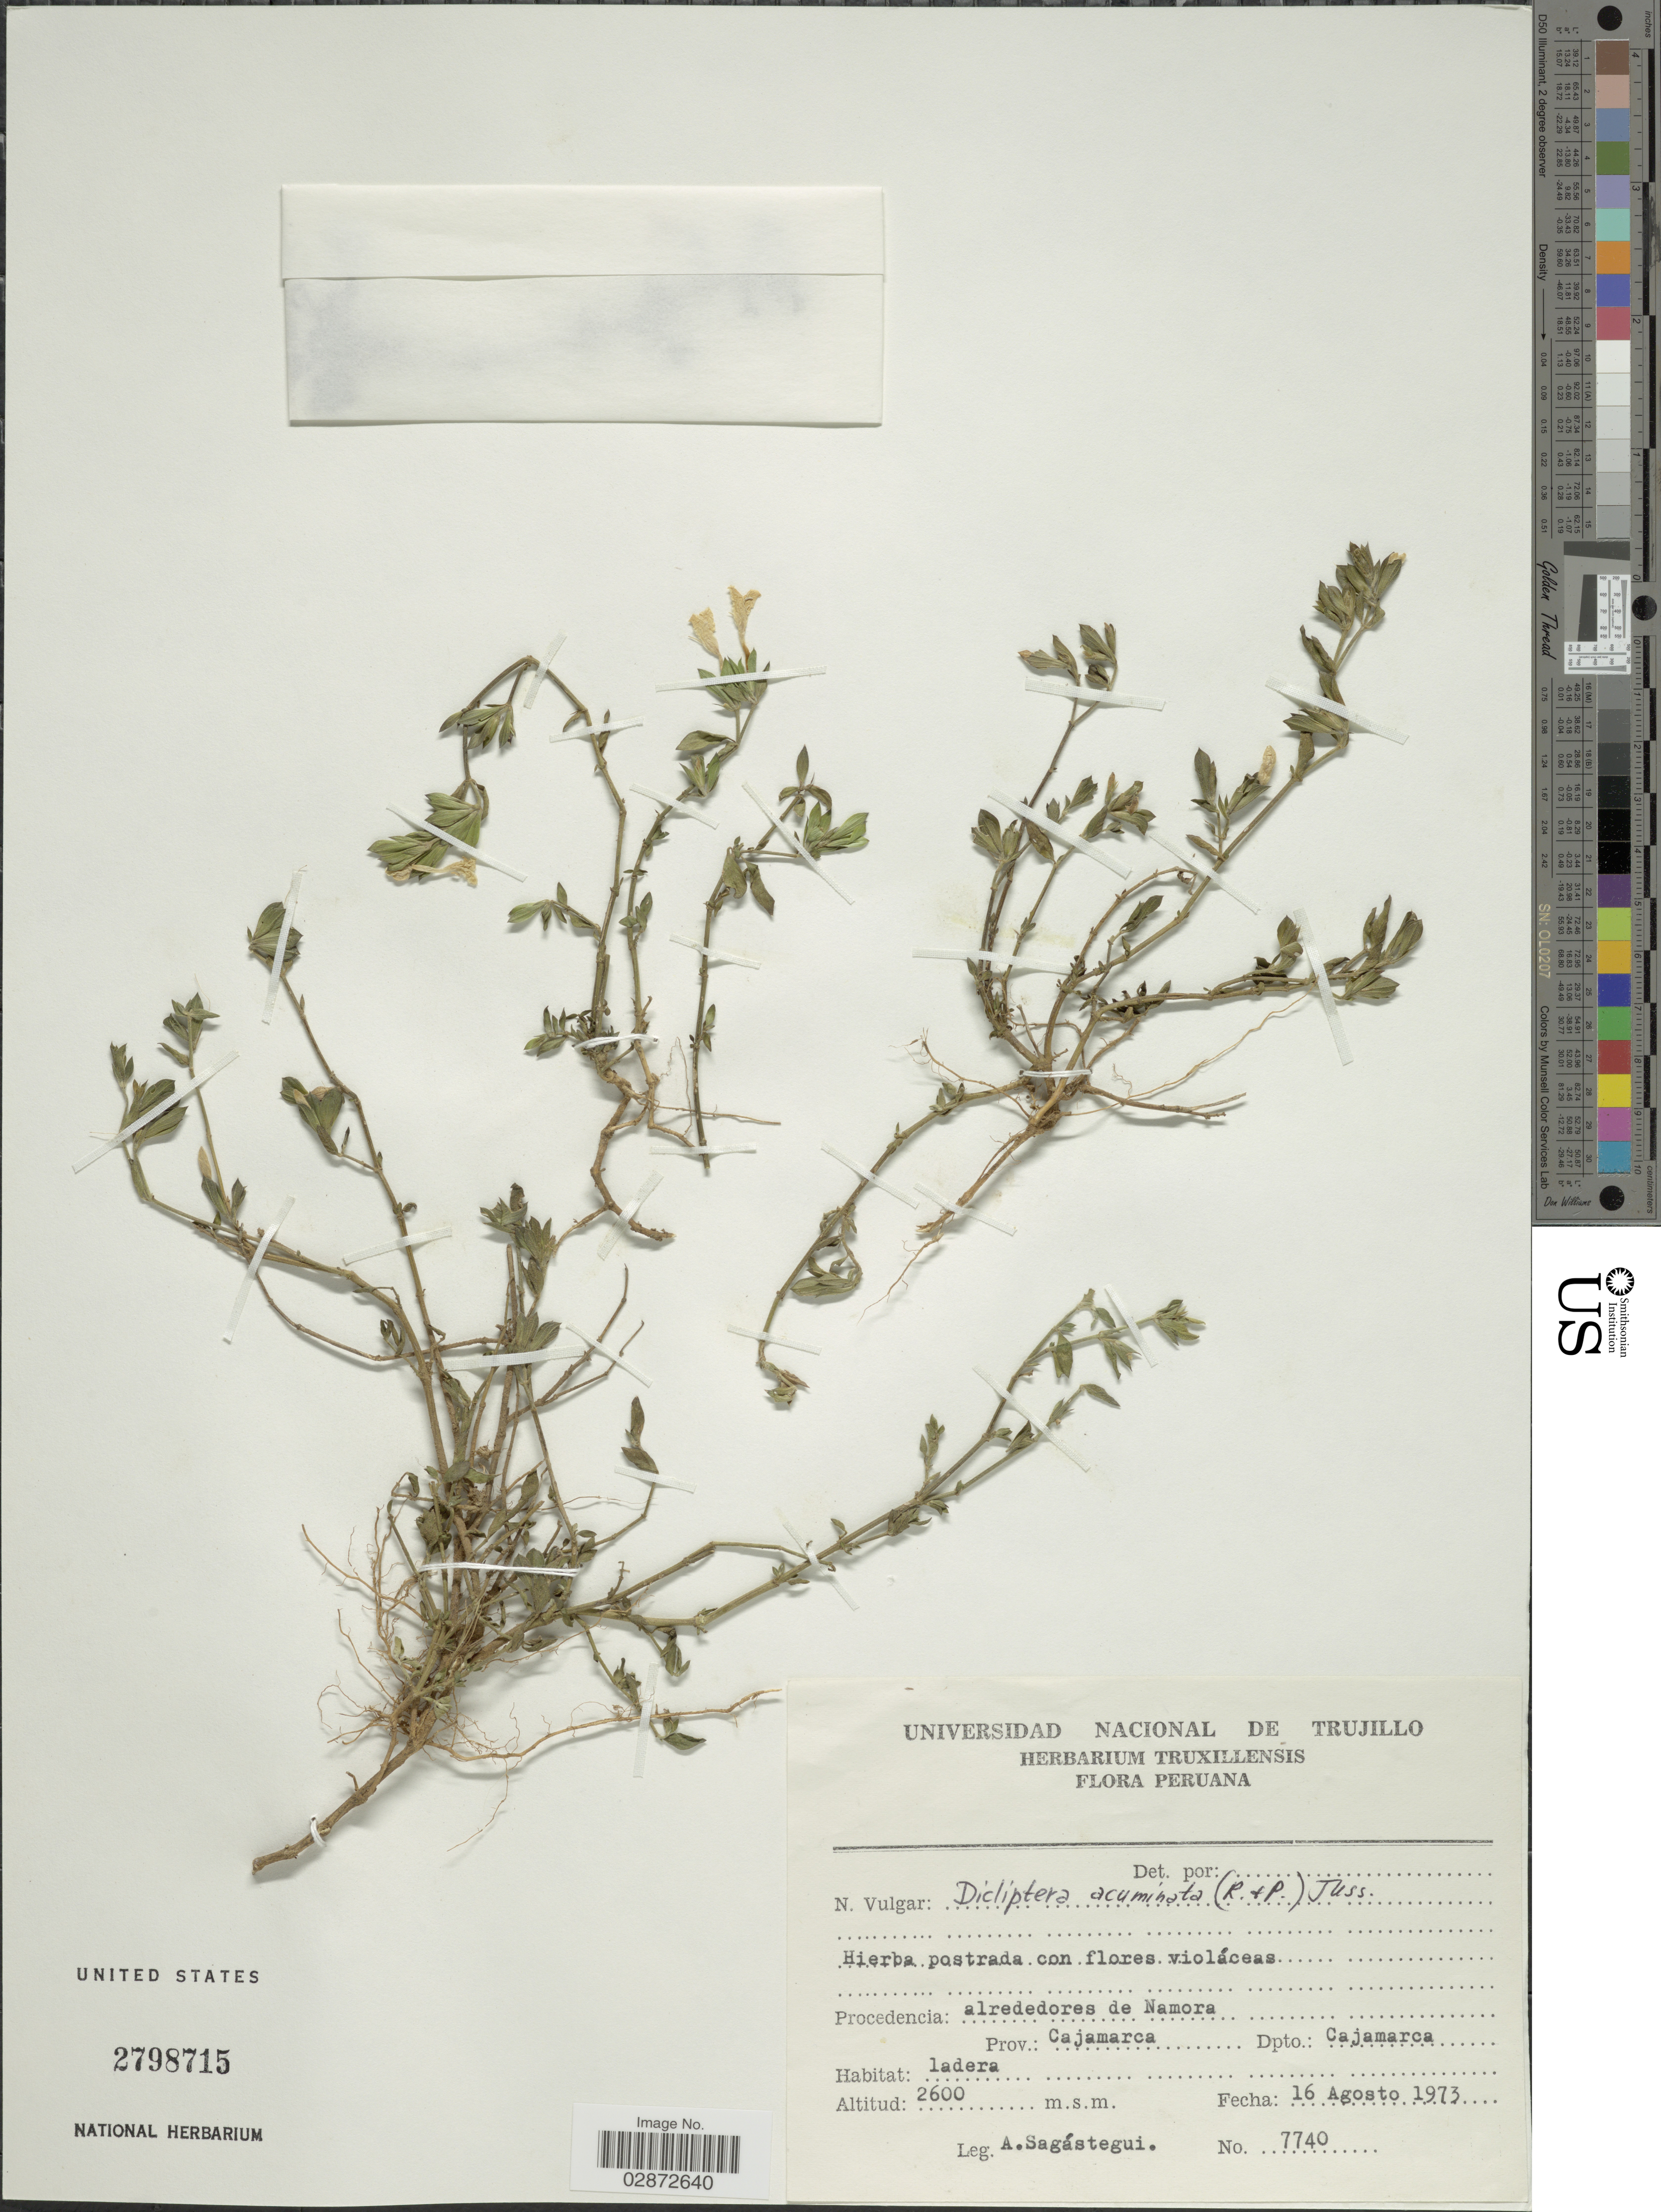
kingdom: Plantae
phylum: Tracheophyta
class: Magnoliopsida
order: Lamiales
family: Acanthaceae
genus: Dicliptera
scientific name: Dicliptera sp.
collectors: A. Sagástegui A.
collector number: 7740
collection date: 1973-08-16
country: Peru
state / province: Cajamarca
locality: Procedencia: Alrededores de Namora. Prov.: Cajamarca. Dpto: Cajamarca.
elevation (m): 2600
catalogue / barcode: US 2798715